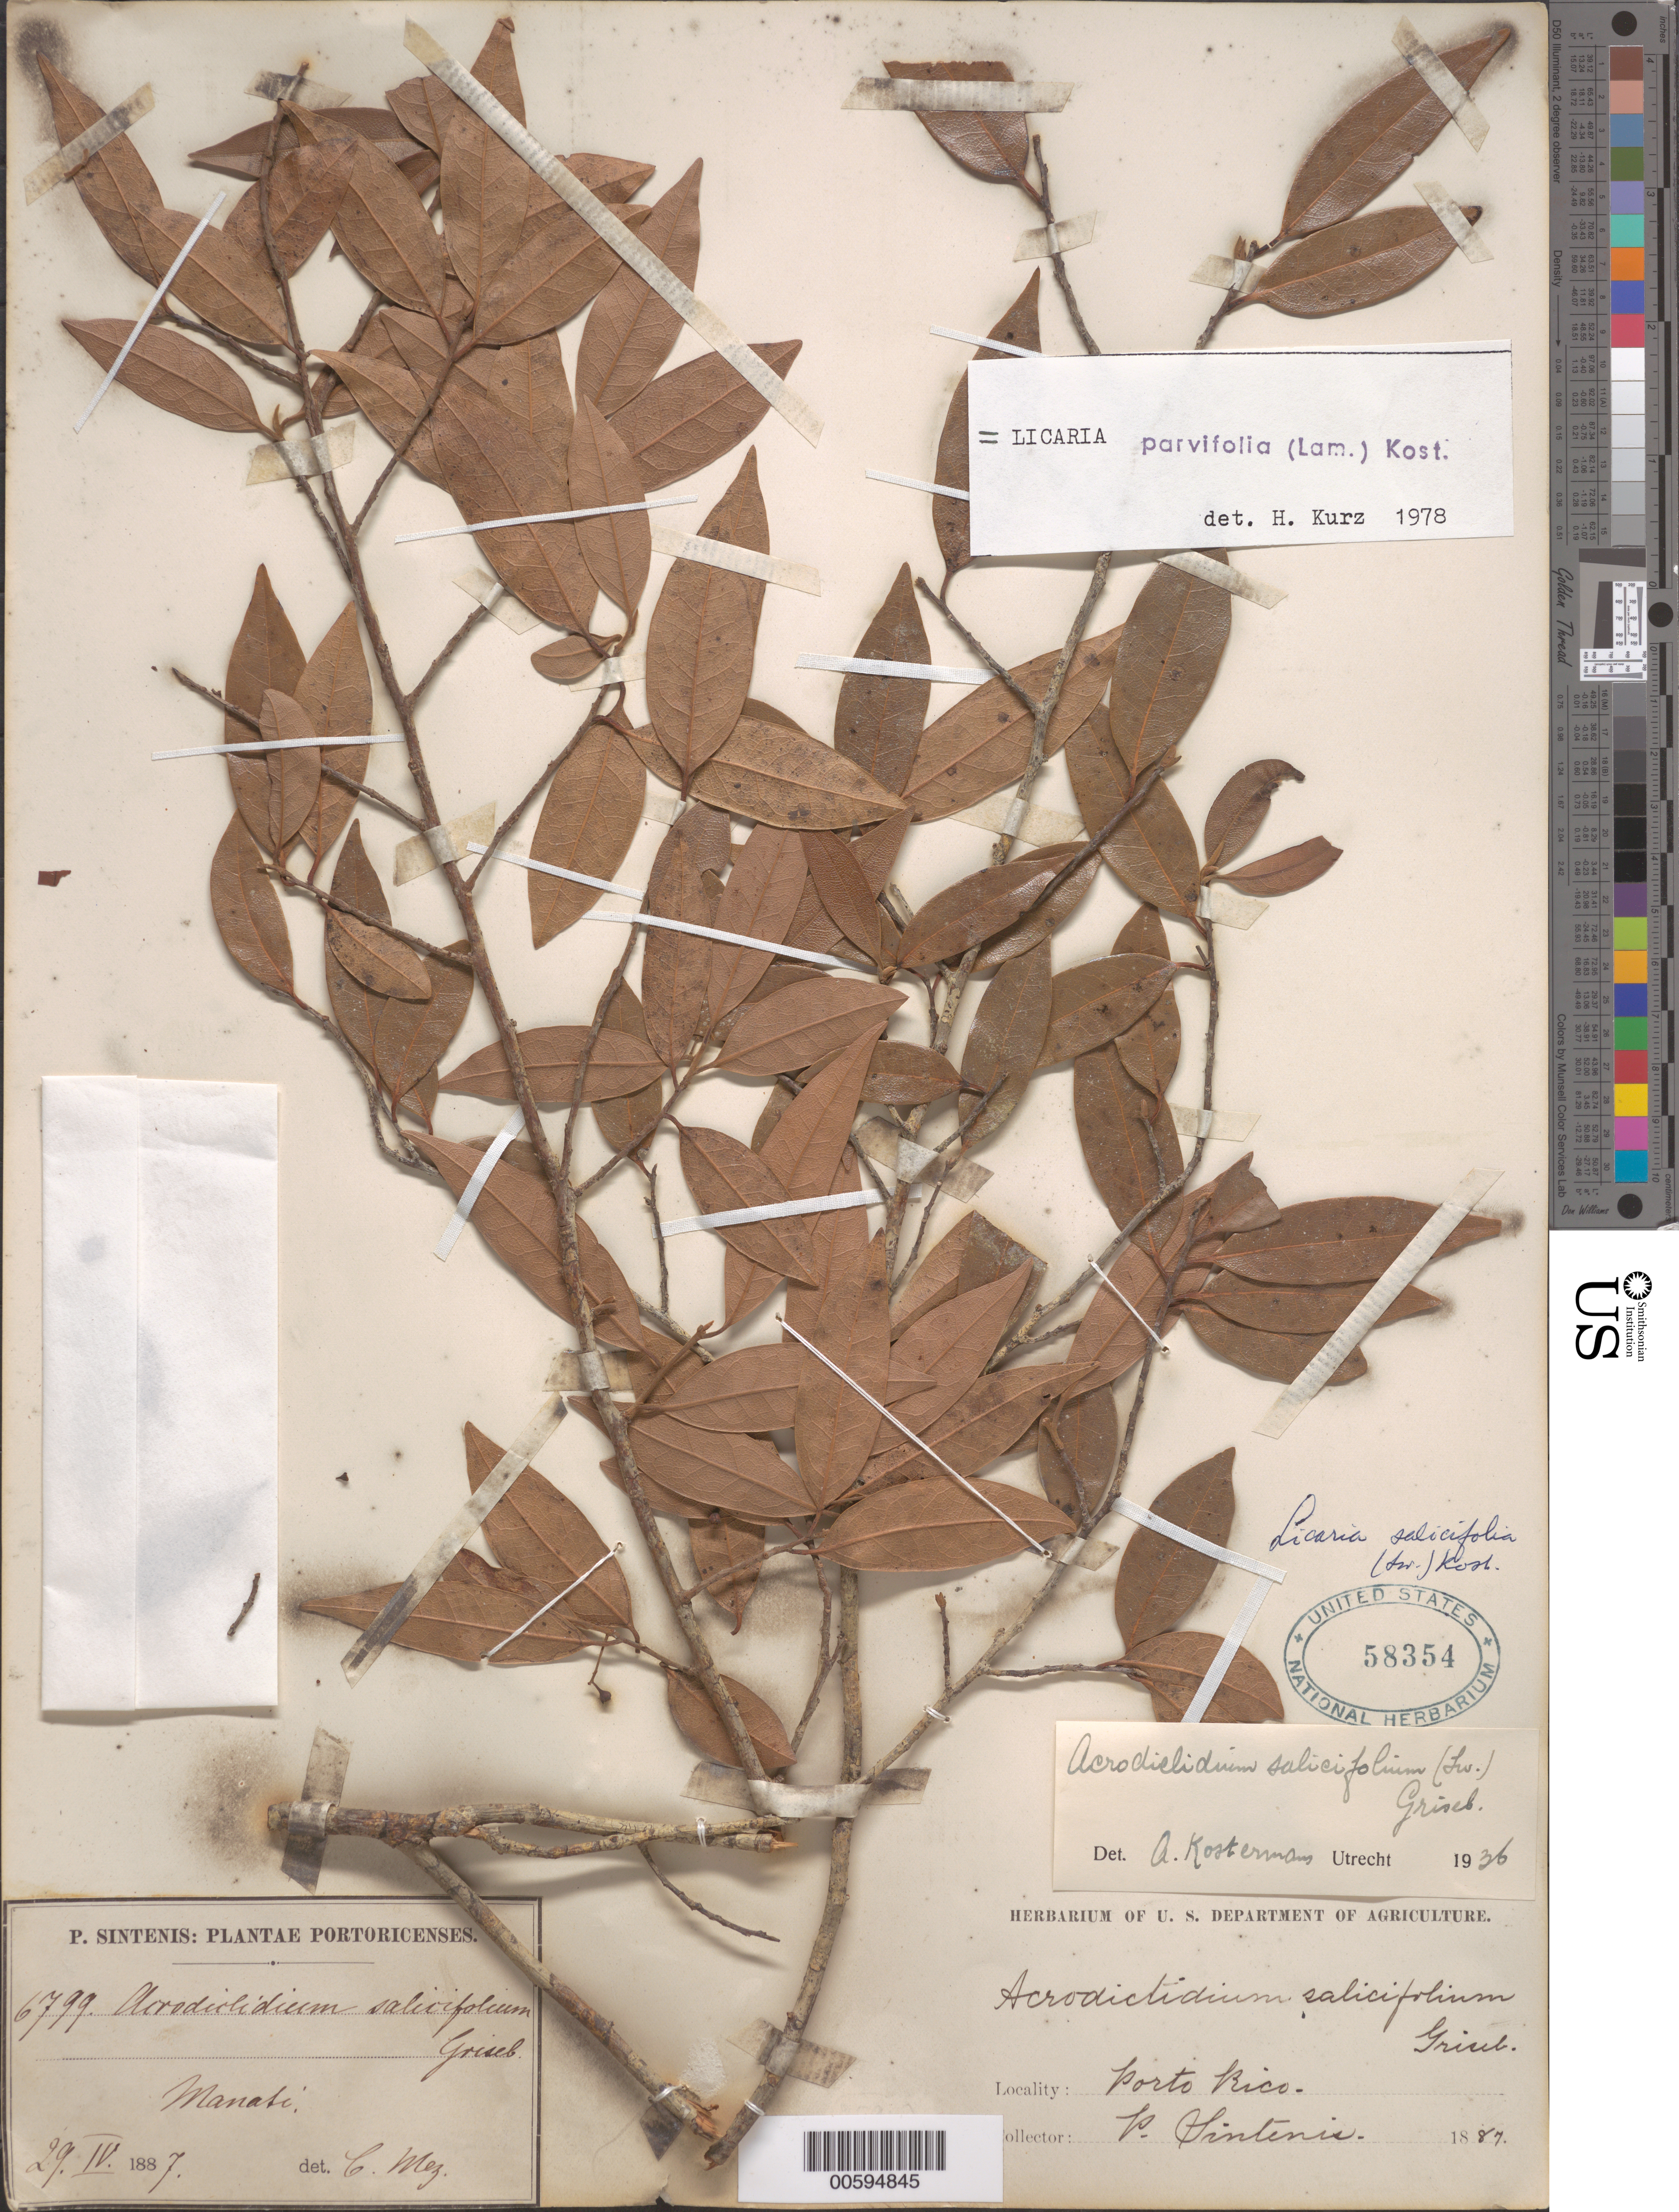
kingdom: Plantae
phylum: Tracheophyta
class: Magnoliopsida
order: Laurales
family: Lauraceae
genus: Licaria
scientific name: Licaria parvifolia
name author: (Lam.) Kosterm. ex León & Alain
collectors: P. Sintenis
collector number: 6799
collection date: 1887-04-29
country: Puerto Rico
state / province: Manati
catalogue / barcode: US 58354